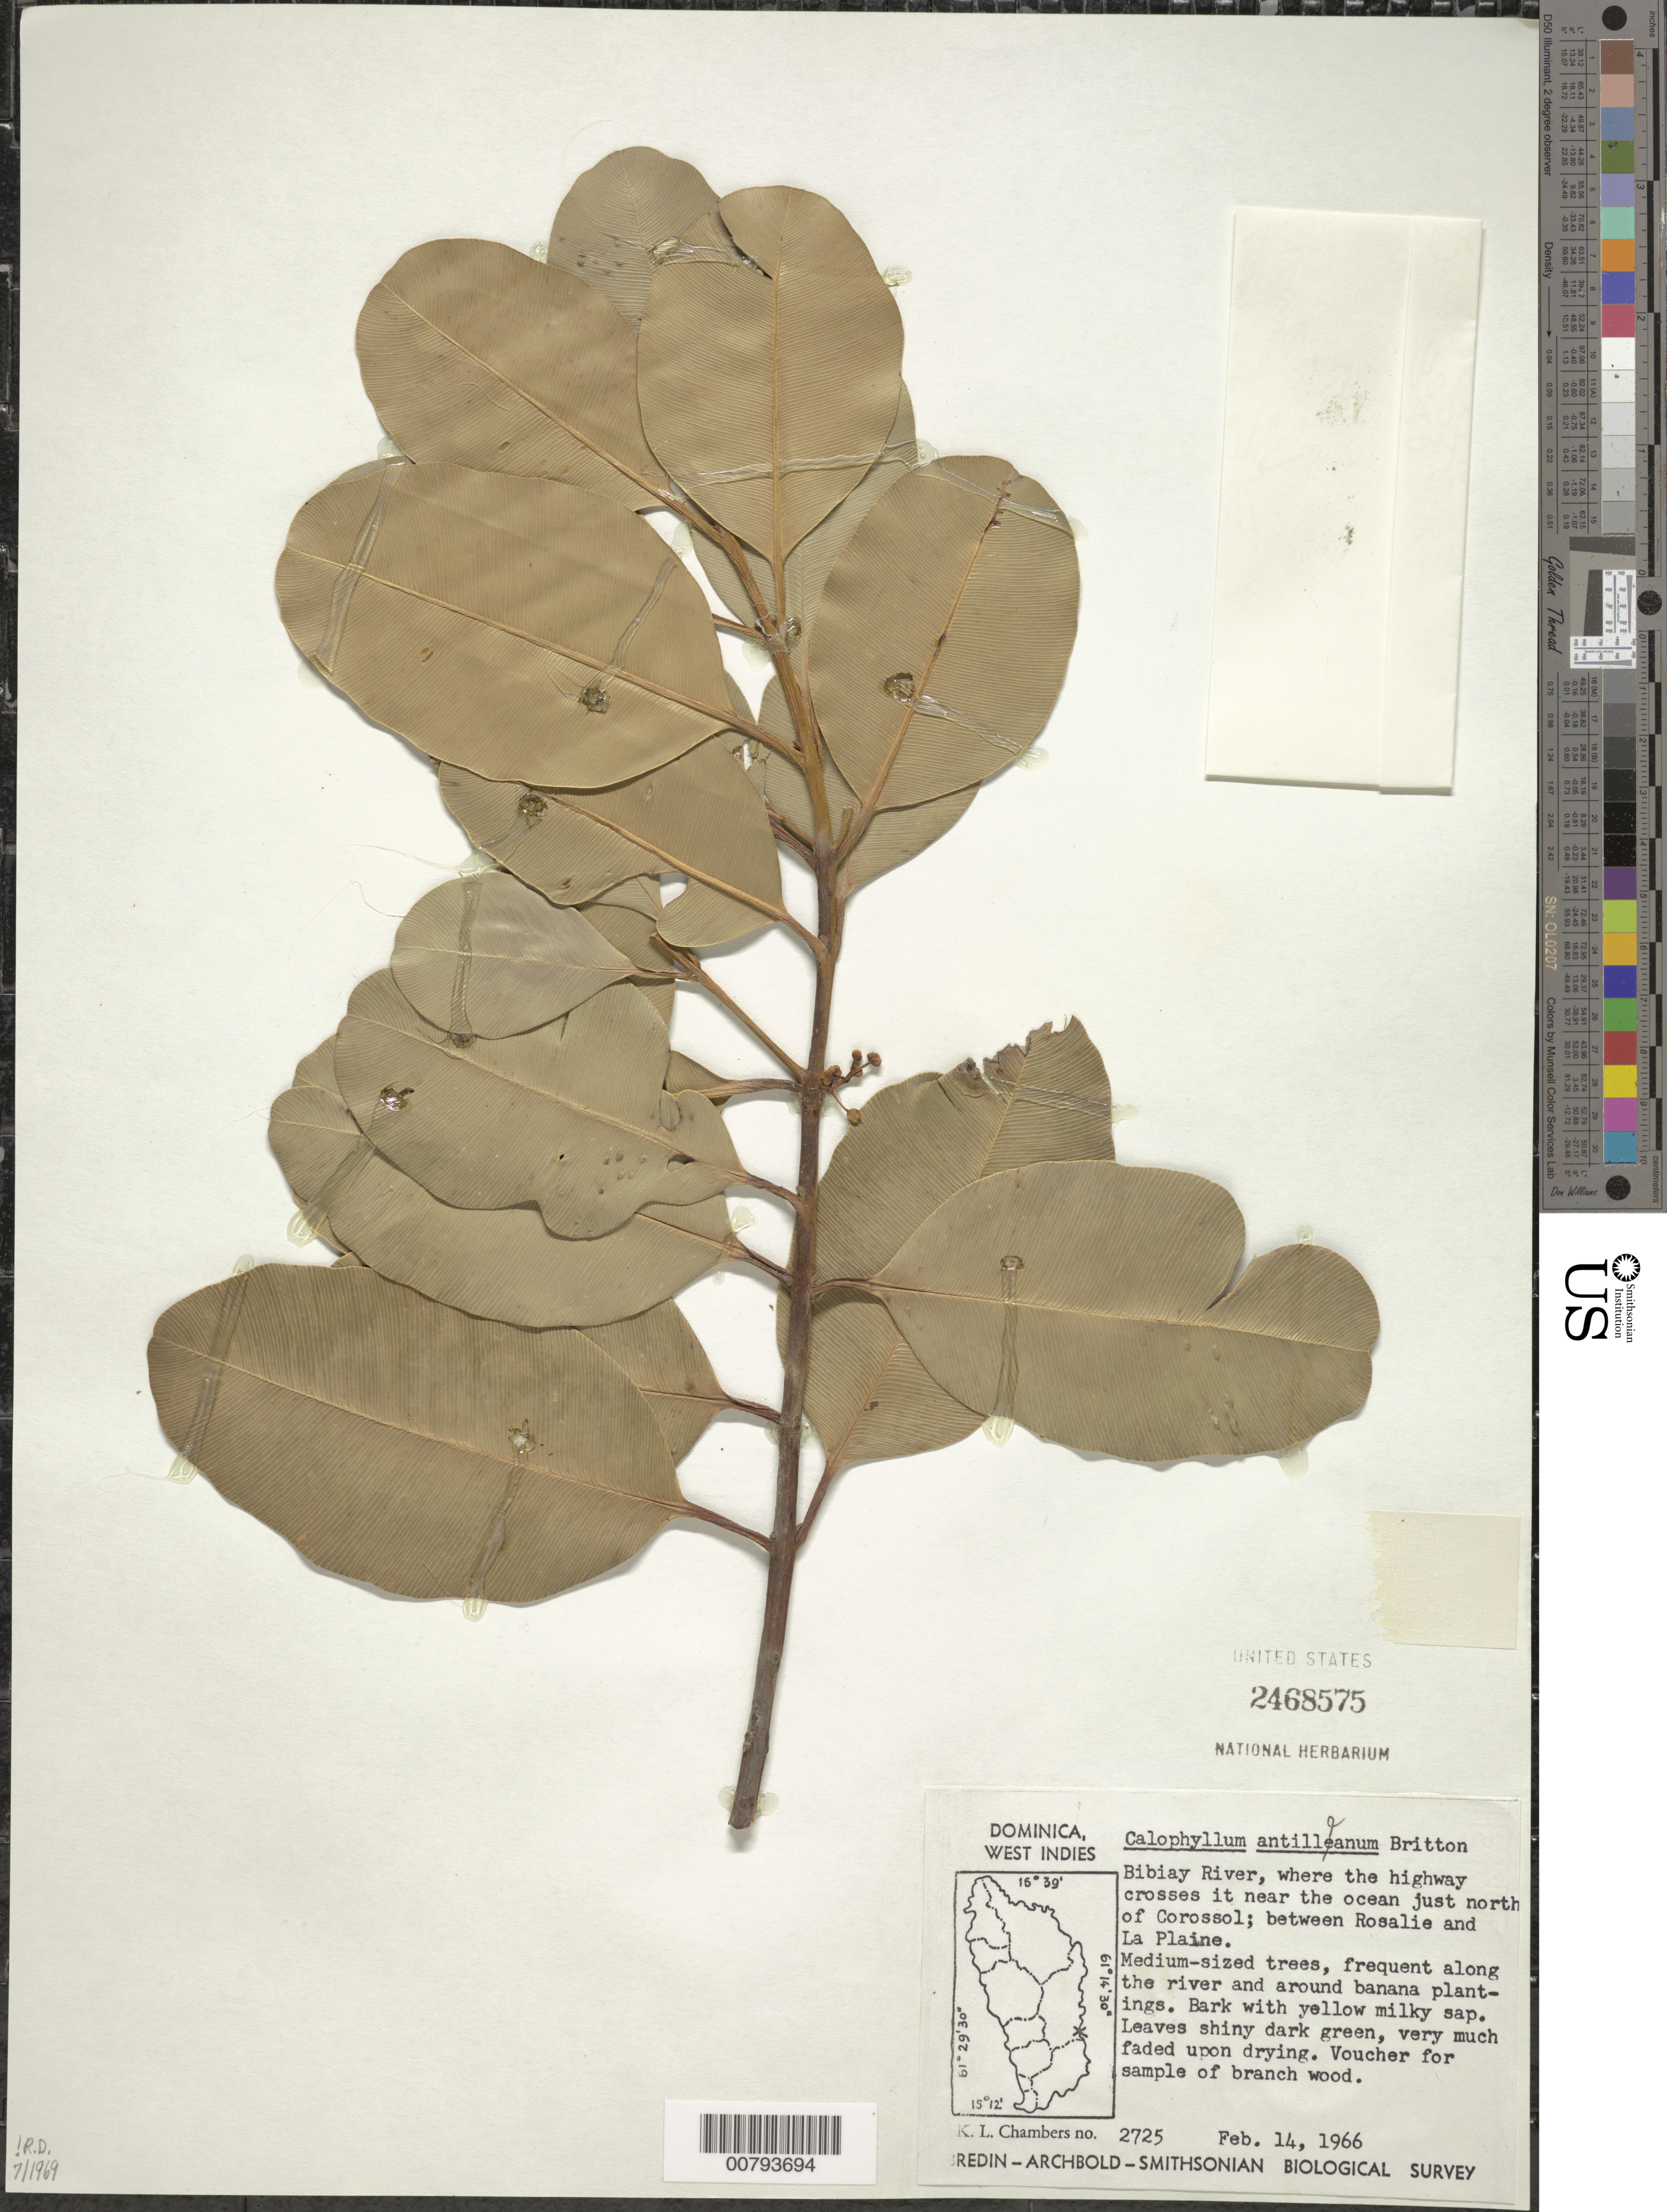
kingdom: Plantae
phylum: Tracheophyta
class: Magnoliopsida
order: Malpighiales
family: Calophyllaceae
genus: Calophyllum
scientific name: Calophyllum calaba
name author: L.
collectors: K. L. Chambers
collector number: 2725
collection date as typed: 14 Feb 1966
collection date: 1966-02-14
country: Dominica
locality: Bibiay River, where highway crosses it near ocean just north of Corossol; between Rosalie and La Plaine.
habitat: Riverine and around banana plantations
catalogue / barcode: US 2468575